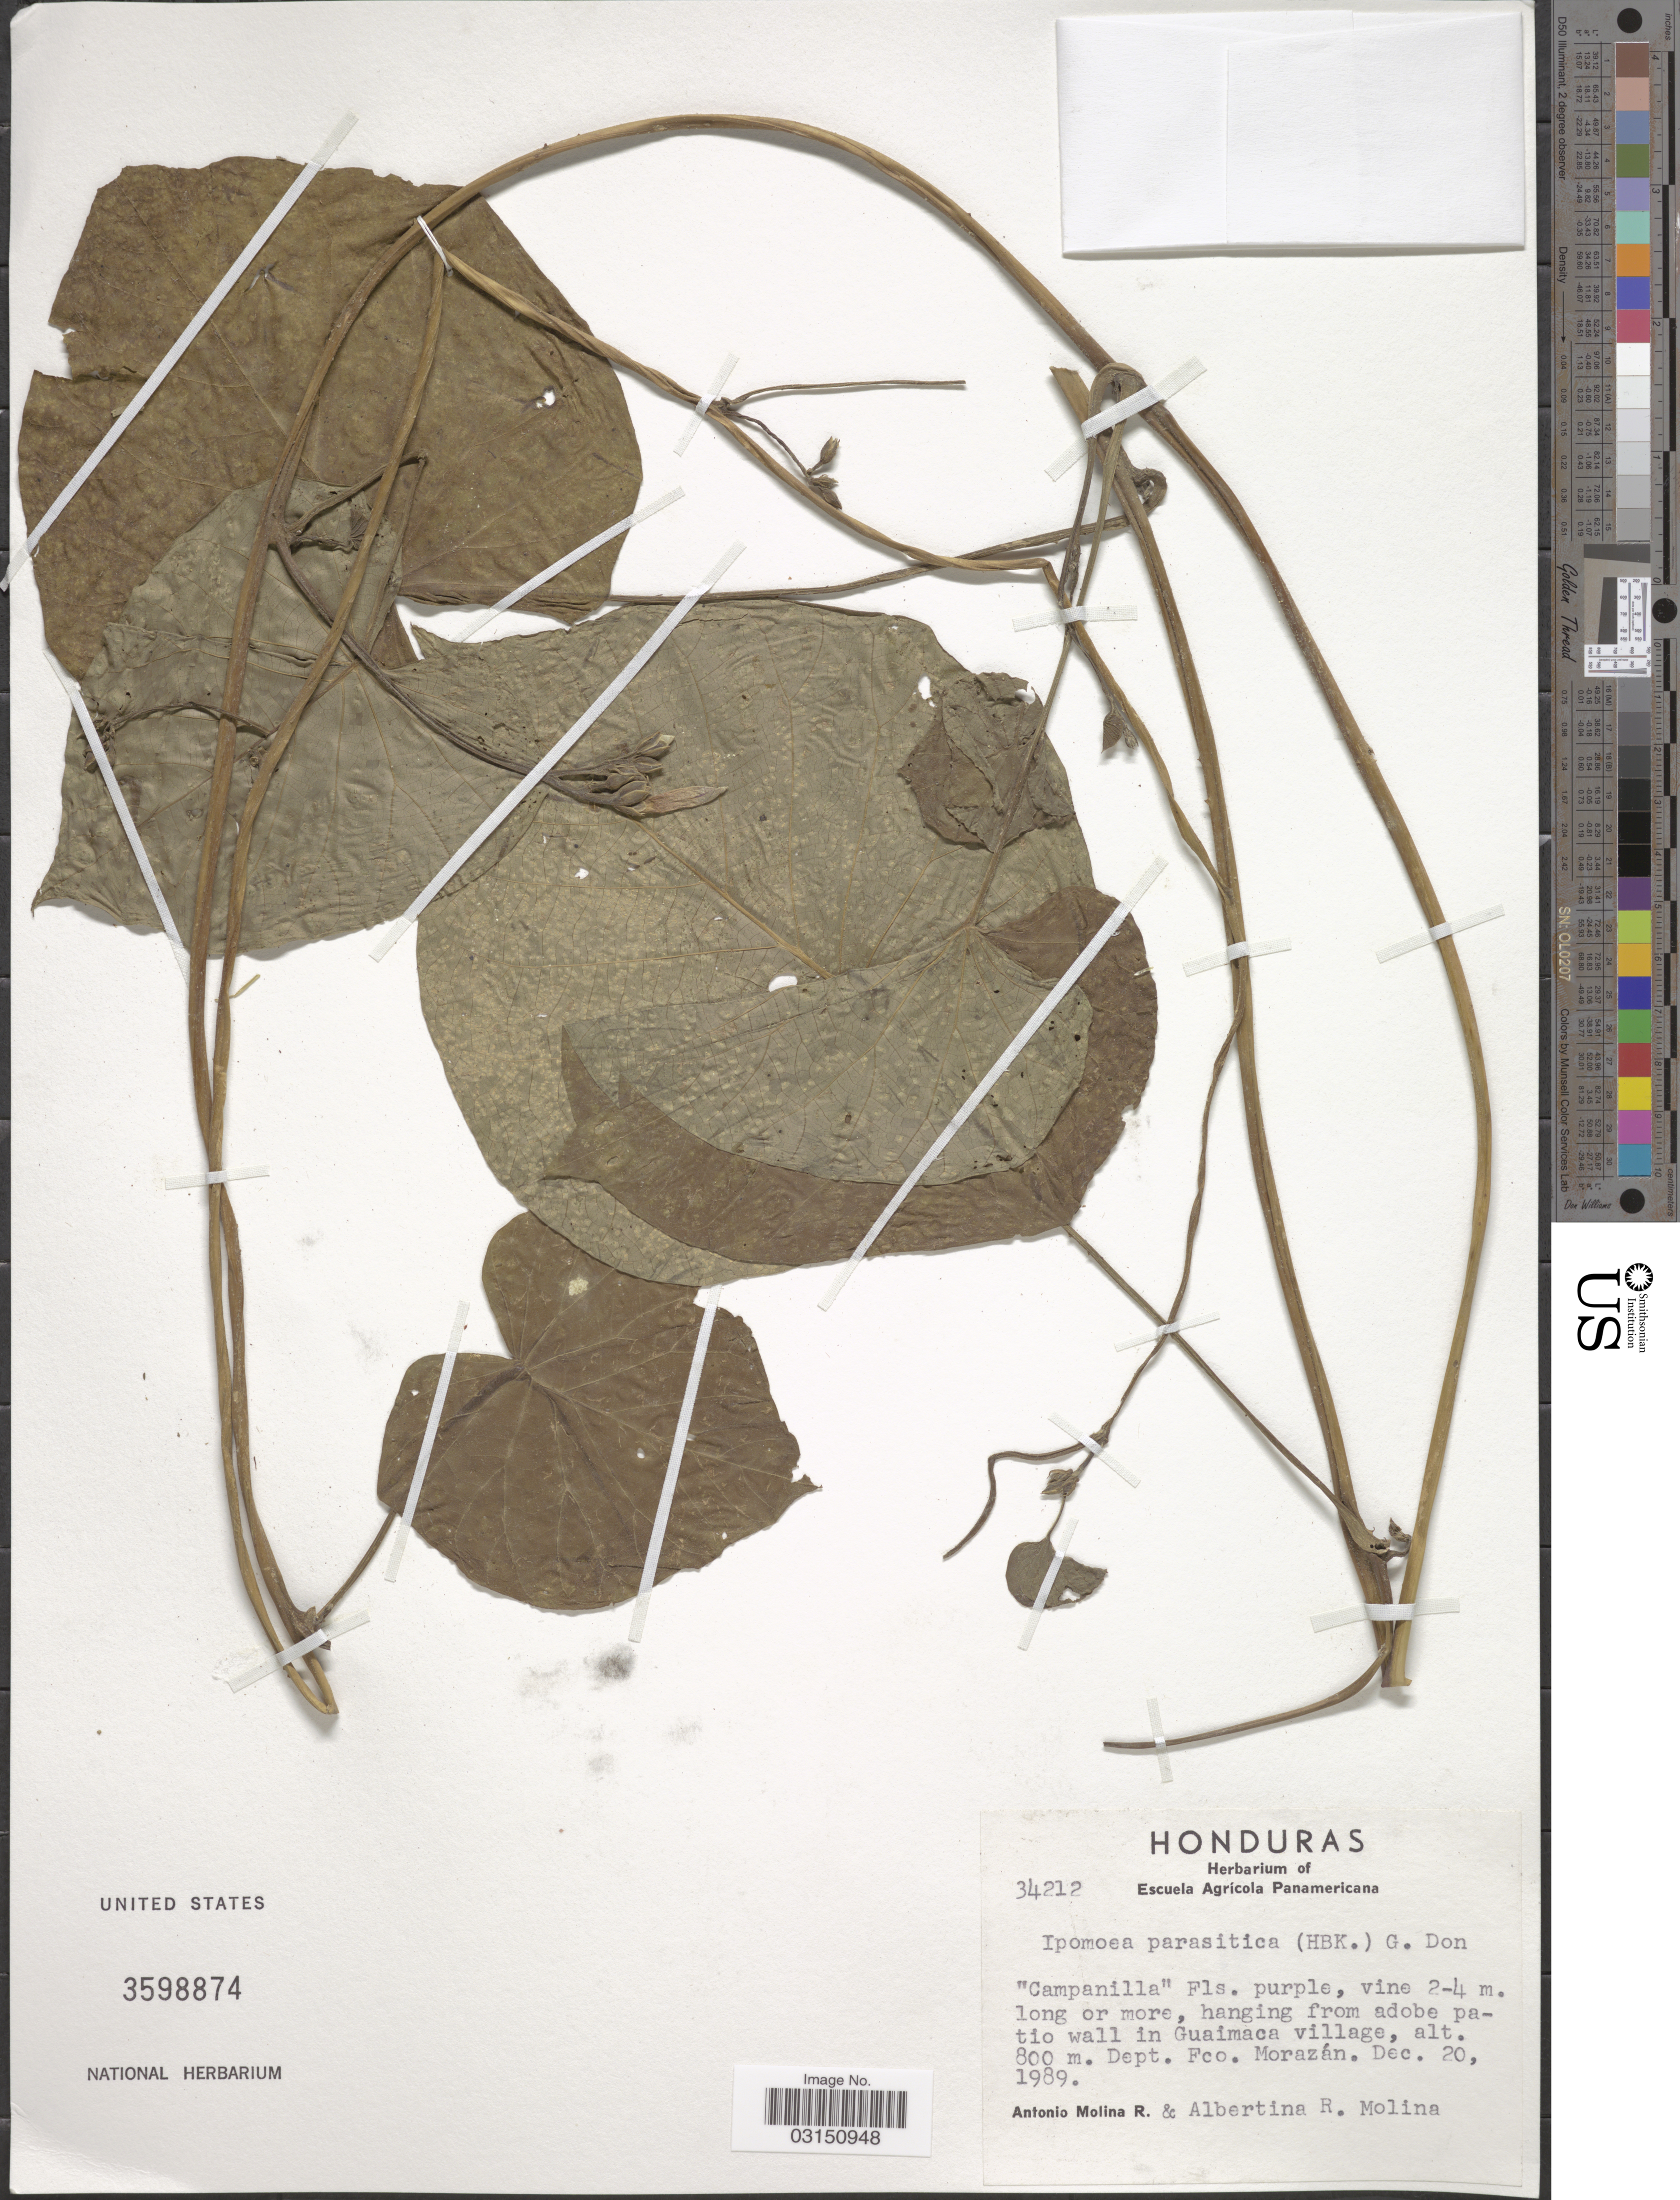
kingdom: Plantae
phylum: Tracheophyta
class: Magnoliopsida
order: Solanales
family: Convolvulaceae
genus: Ipomoea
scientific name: Ipomoea parasitica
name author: (Kunth) G. Don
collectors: A. Molina R. & A. R. Molina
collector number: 34212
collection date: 1989-12-20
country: Honduras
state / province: Fco. Morazán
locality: Hanging from adobe patio wall in Guaimaca village. Depto. Fco. Morazán.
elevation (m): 800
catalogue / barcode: US 3598874